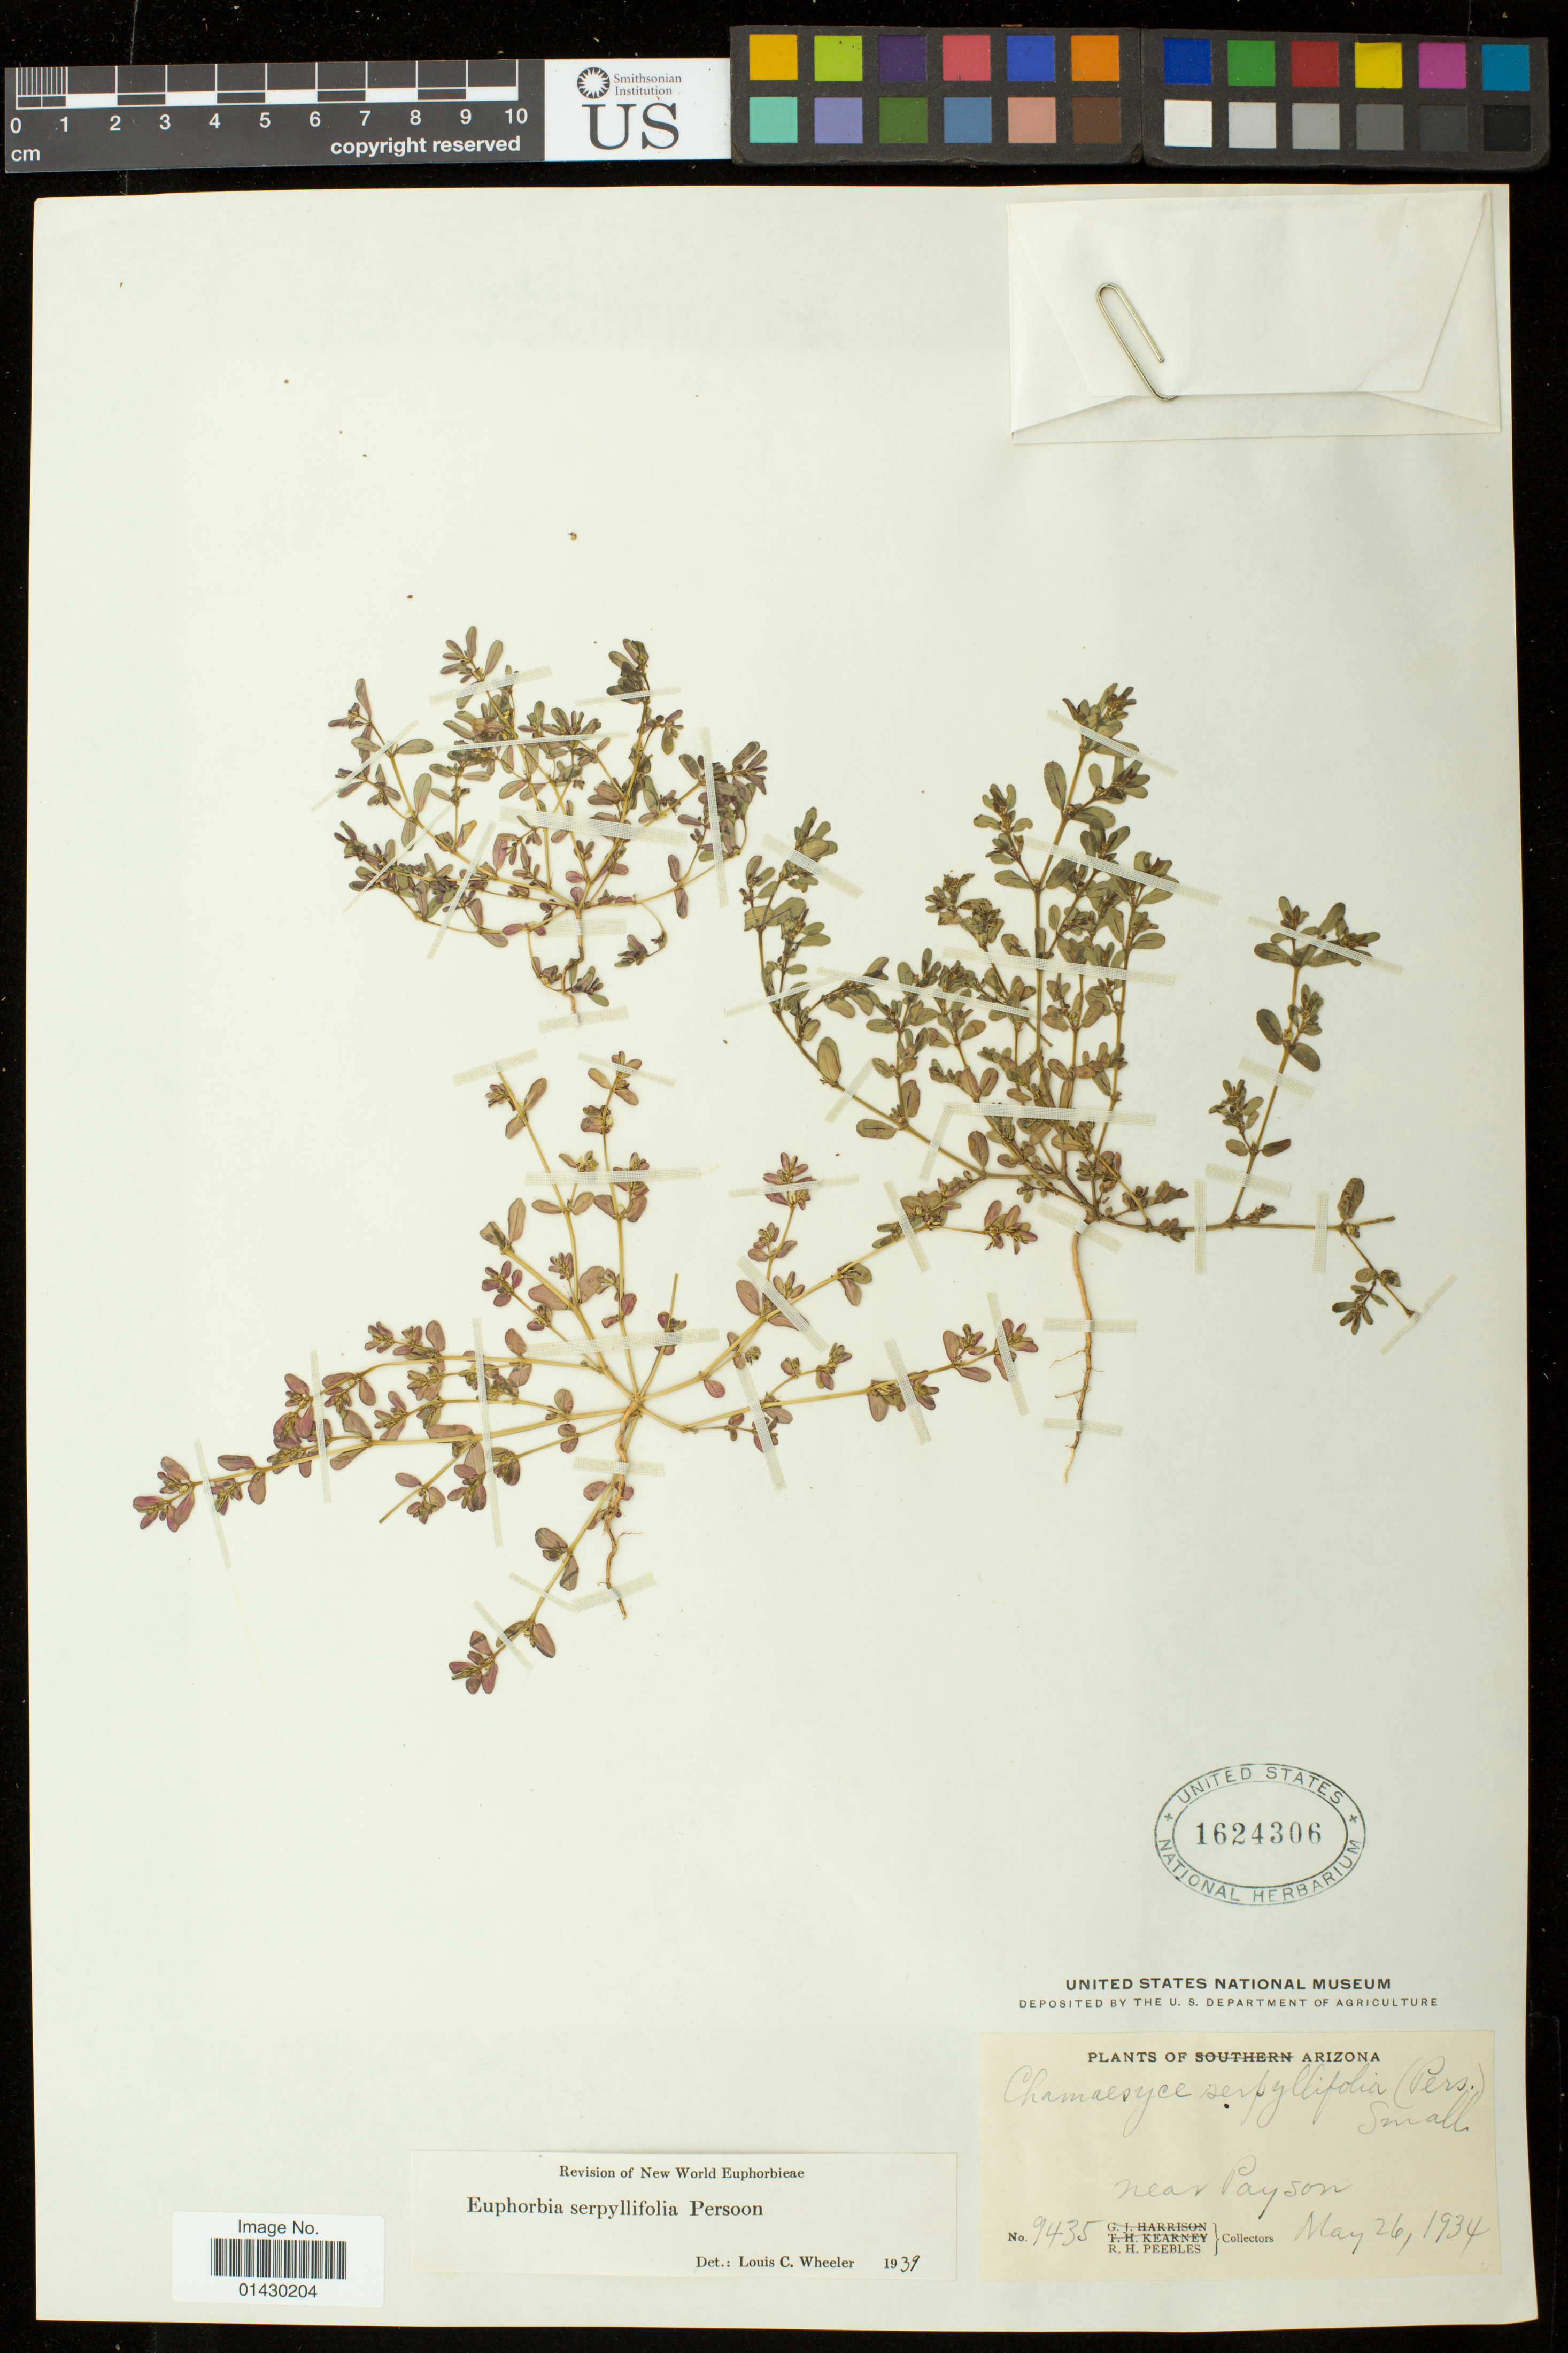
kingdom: Plantae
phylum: Tracheophyta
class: Magnoliopsida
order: Malpighiales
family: Euphorbiaceae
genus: Euphorbia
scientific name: Euphorbia serpillifolia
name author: Pers.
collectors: R. H. Peebles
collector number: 9435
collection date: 1934-05-26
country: United States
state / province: Arizona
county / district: Gila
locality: Near Payson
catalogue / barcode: US 1624306